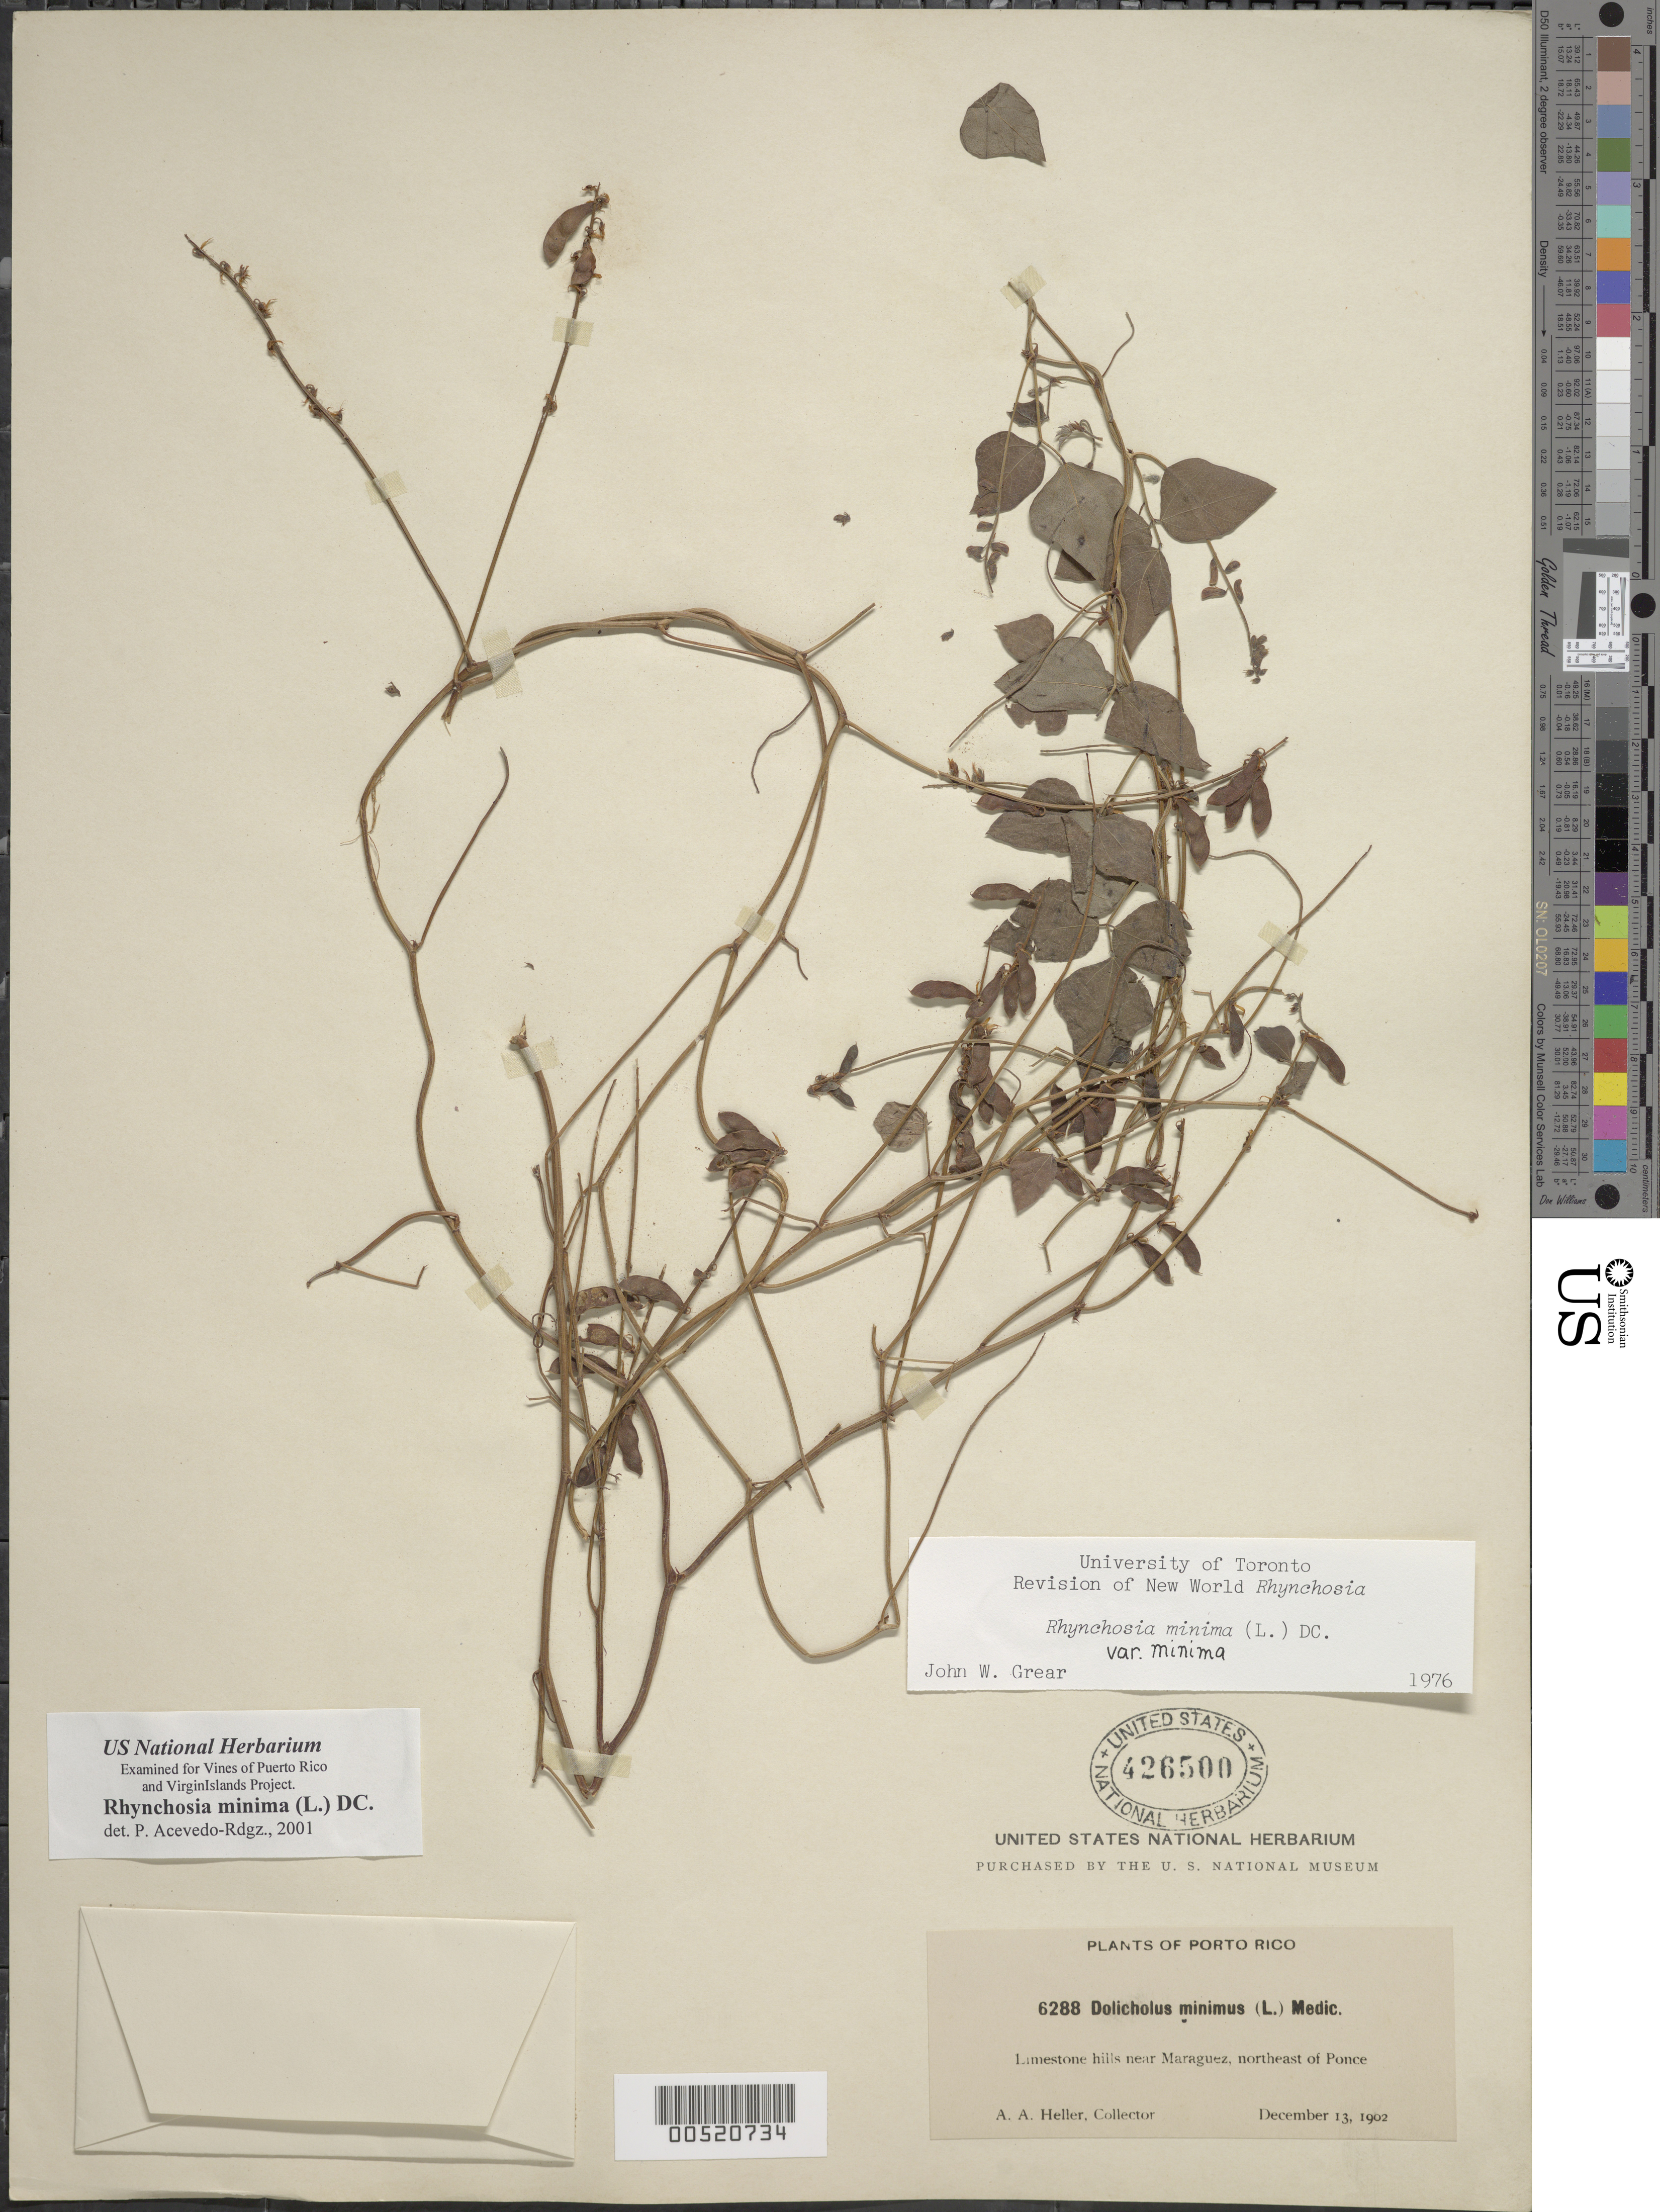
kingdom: Plantae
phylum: Tracheophyta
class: Magnoliopsida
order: Fabales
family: Fabaceae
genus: Rhynchosia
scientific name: Rhynchosia minima var. minima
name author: (L.) DC.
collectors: -- Heller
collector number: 6288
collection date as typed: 13 Dec 1902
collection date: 1902-12-13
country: Puerto Rico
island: Greater Antilles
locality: NE of Ponce. Limestone hills.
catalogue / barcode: US 426500